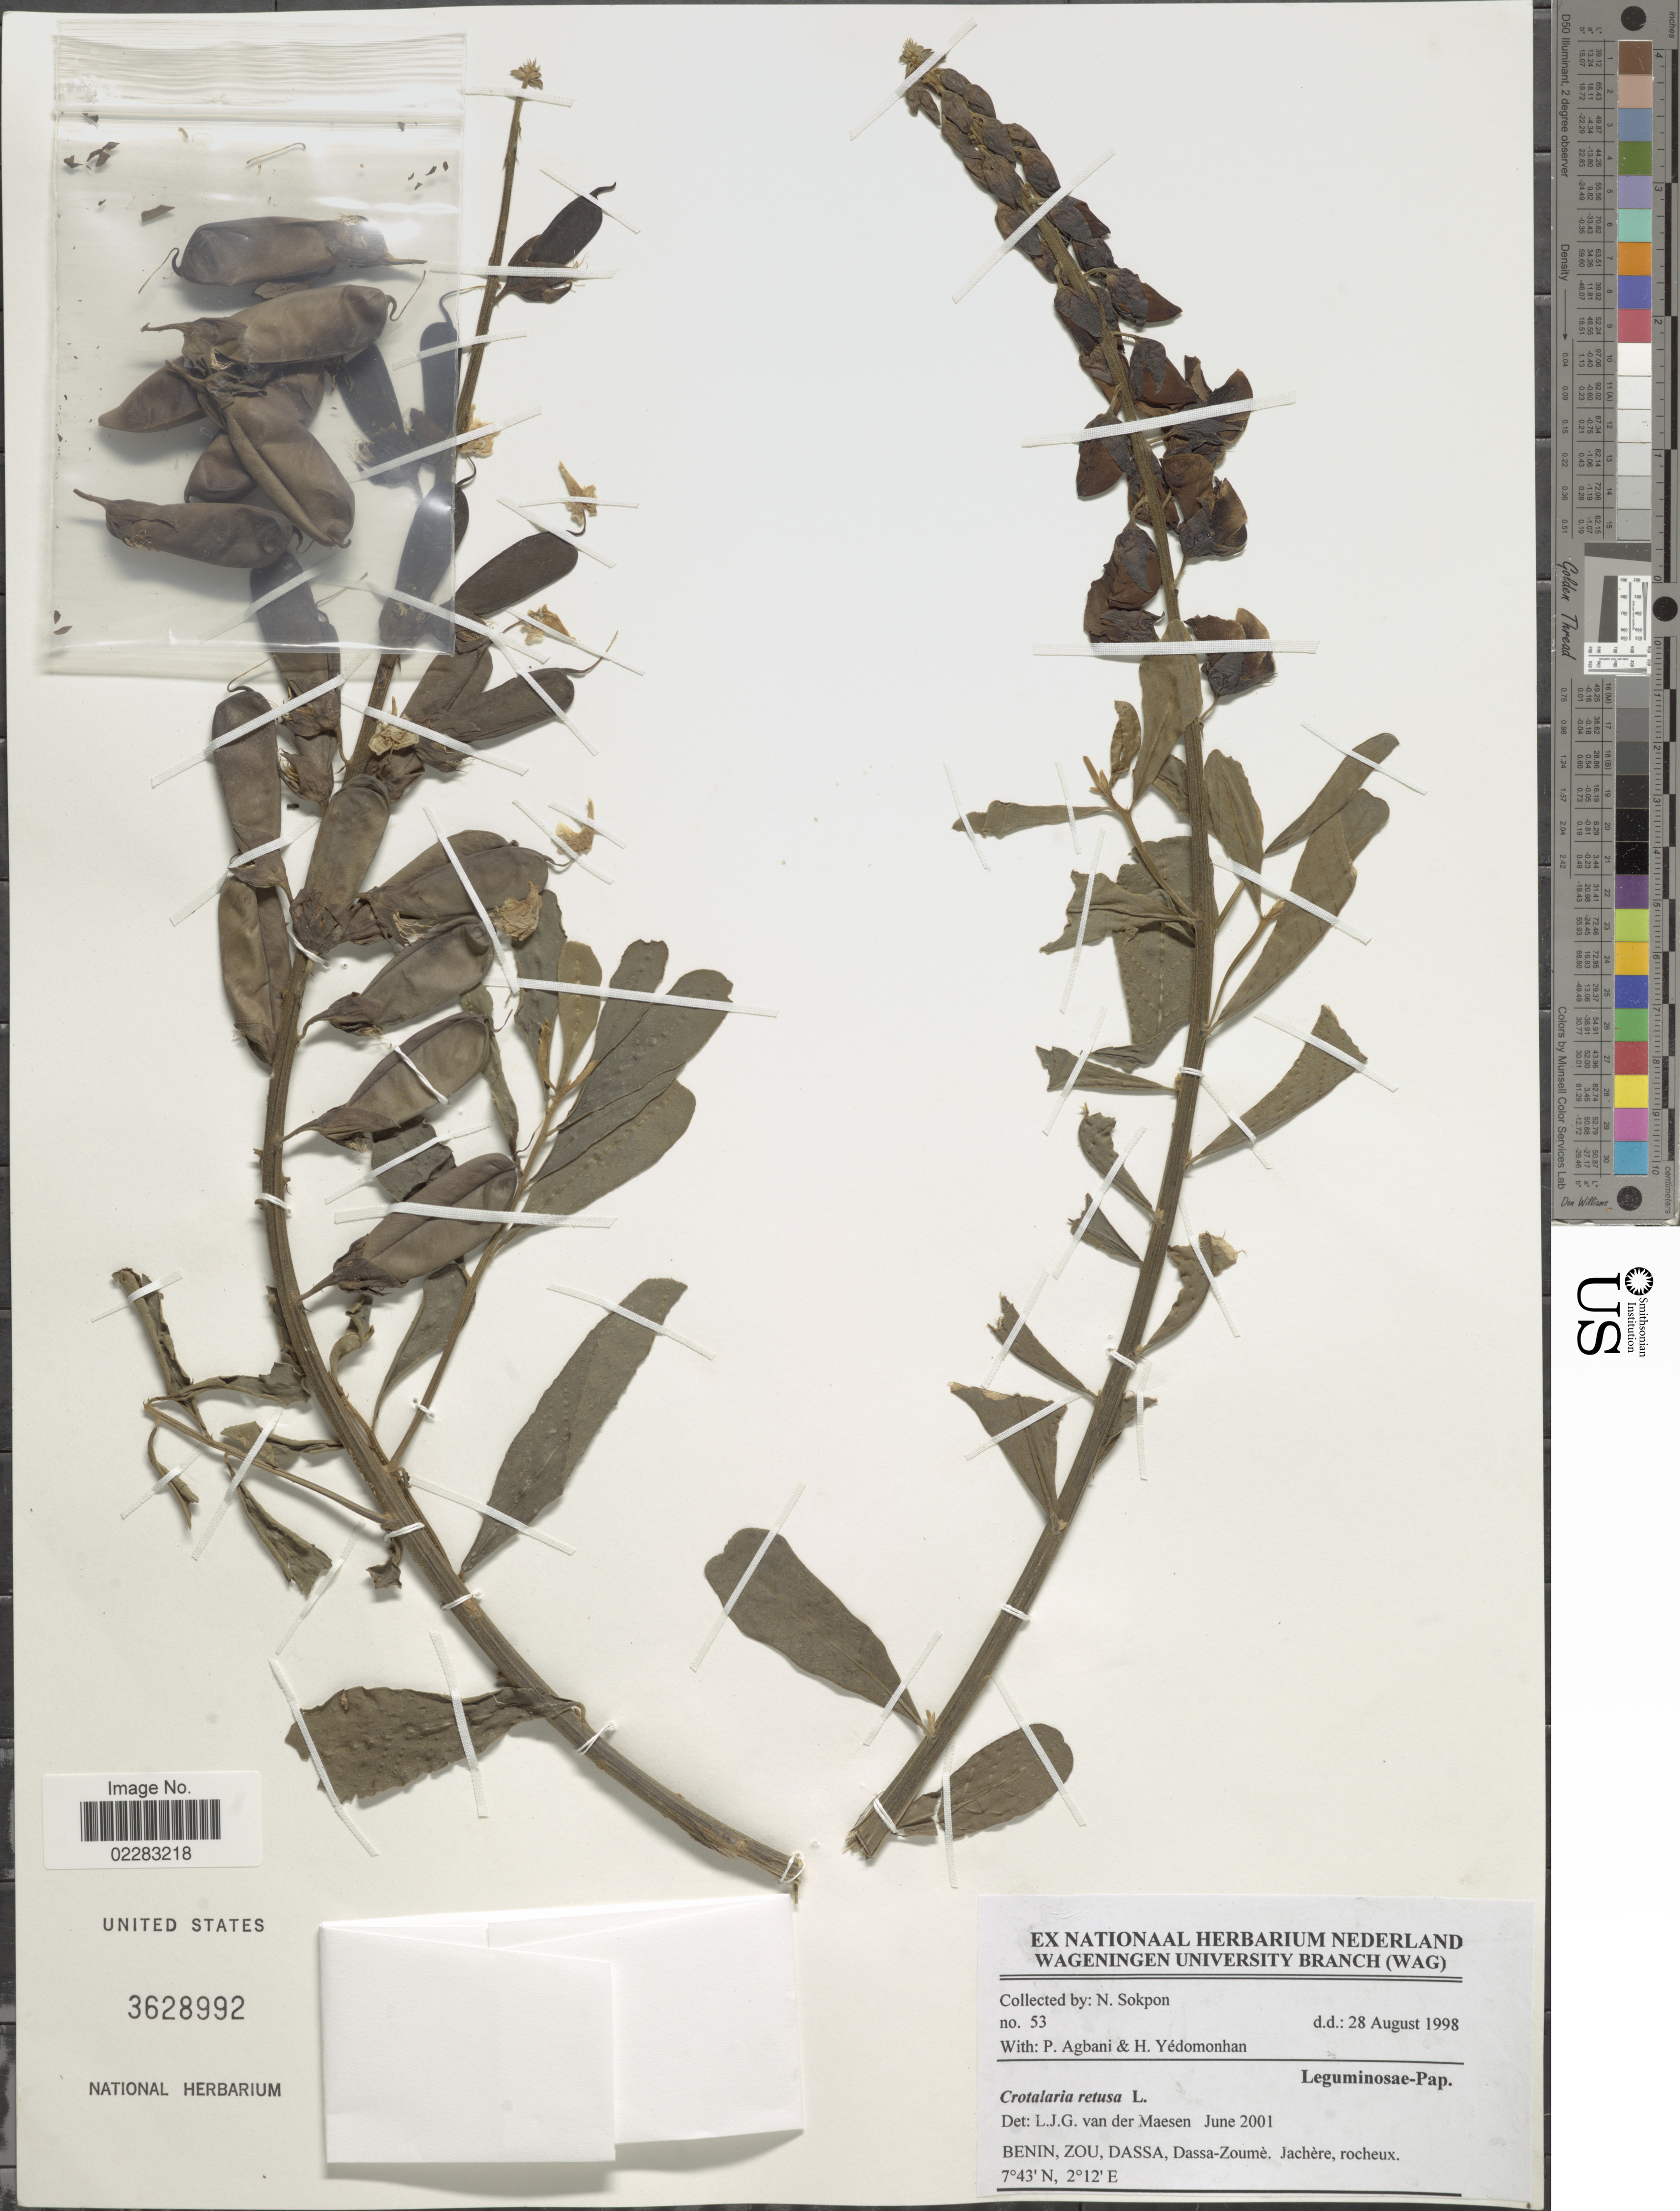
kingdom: Plantae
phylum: Tracheophyta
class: Magnoliopsida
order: Fabales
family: Fabaceae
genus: Crotalaria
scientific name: Crotalaria retusa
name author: L.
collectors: N. Sokpon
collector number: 53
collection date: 1998-08-28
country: Benin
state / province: Zou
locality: Dassa, Dassa-Zoume.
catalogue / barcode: US 3628992